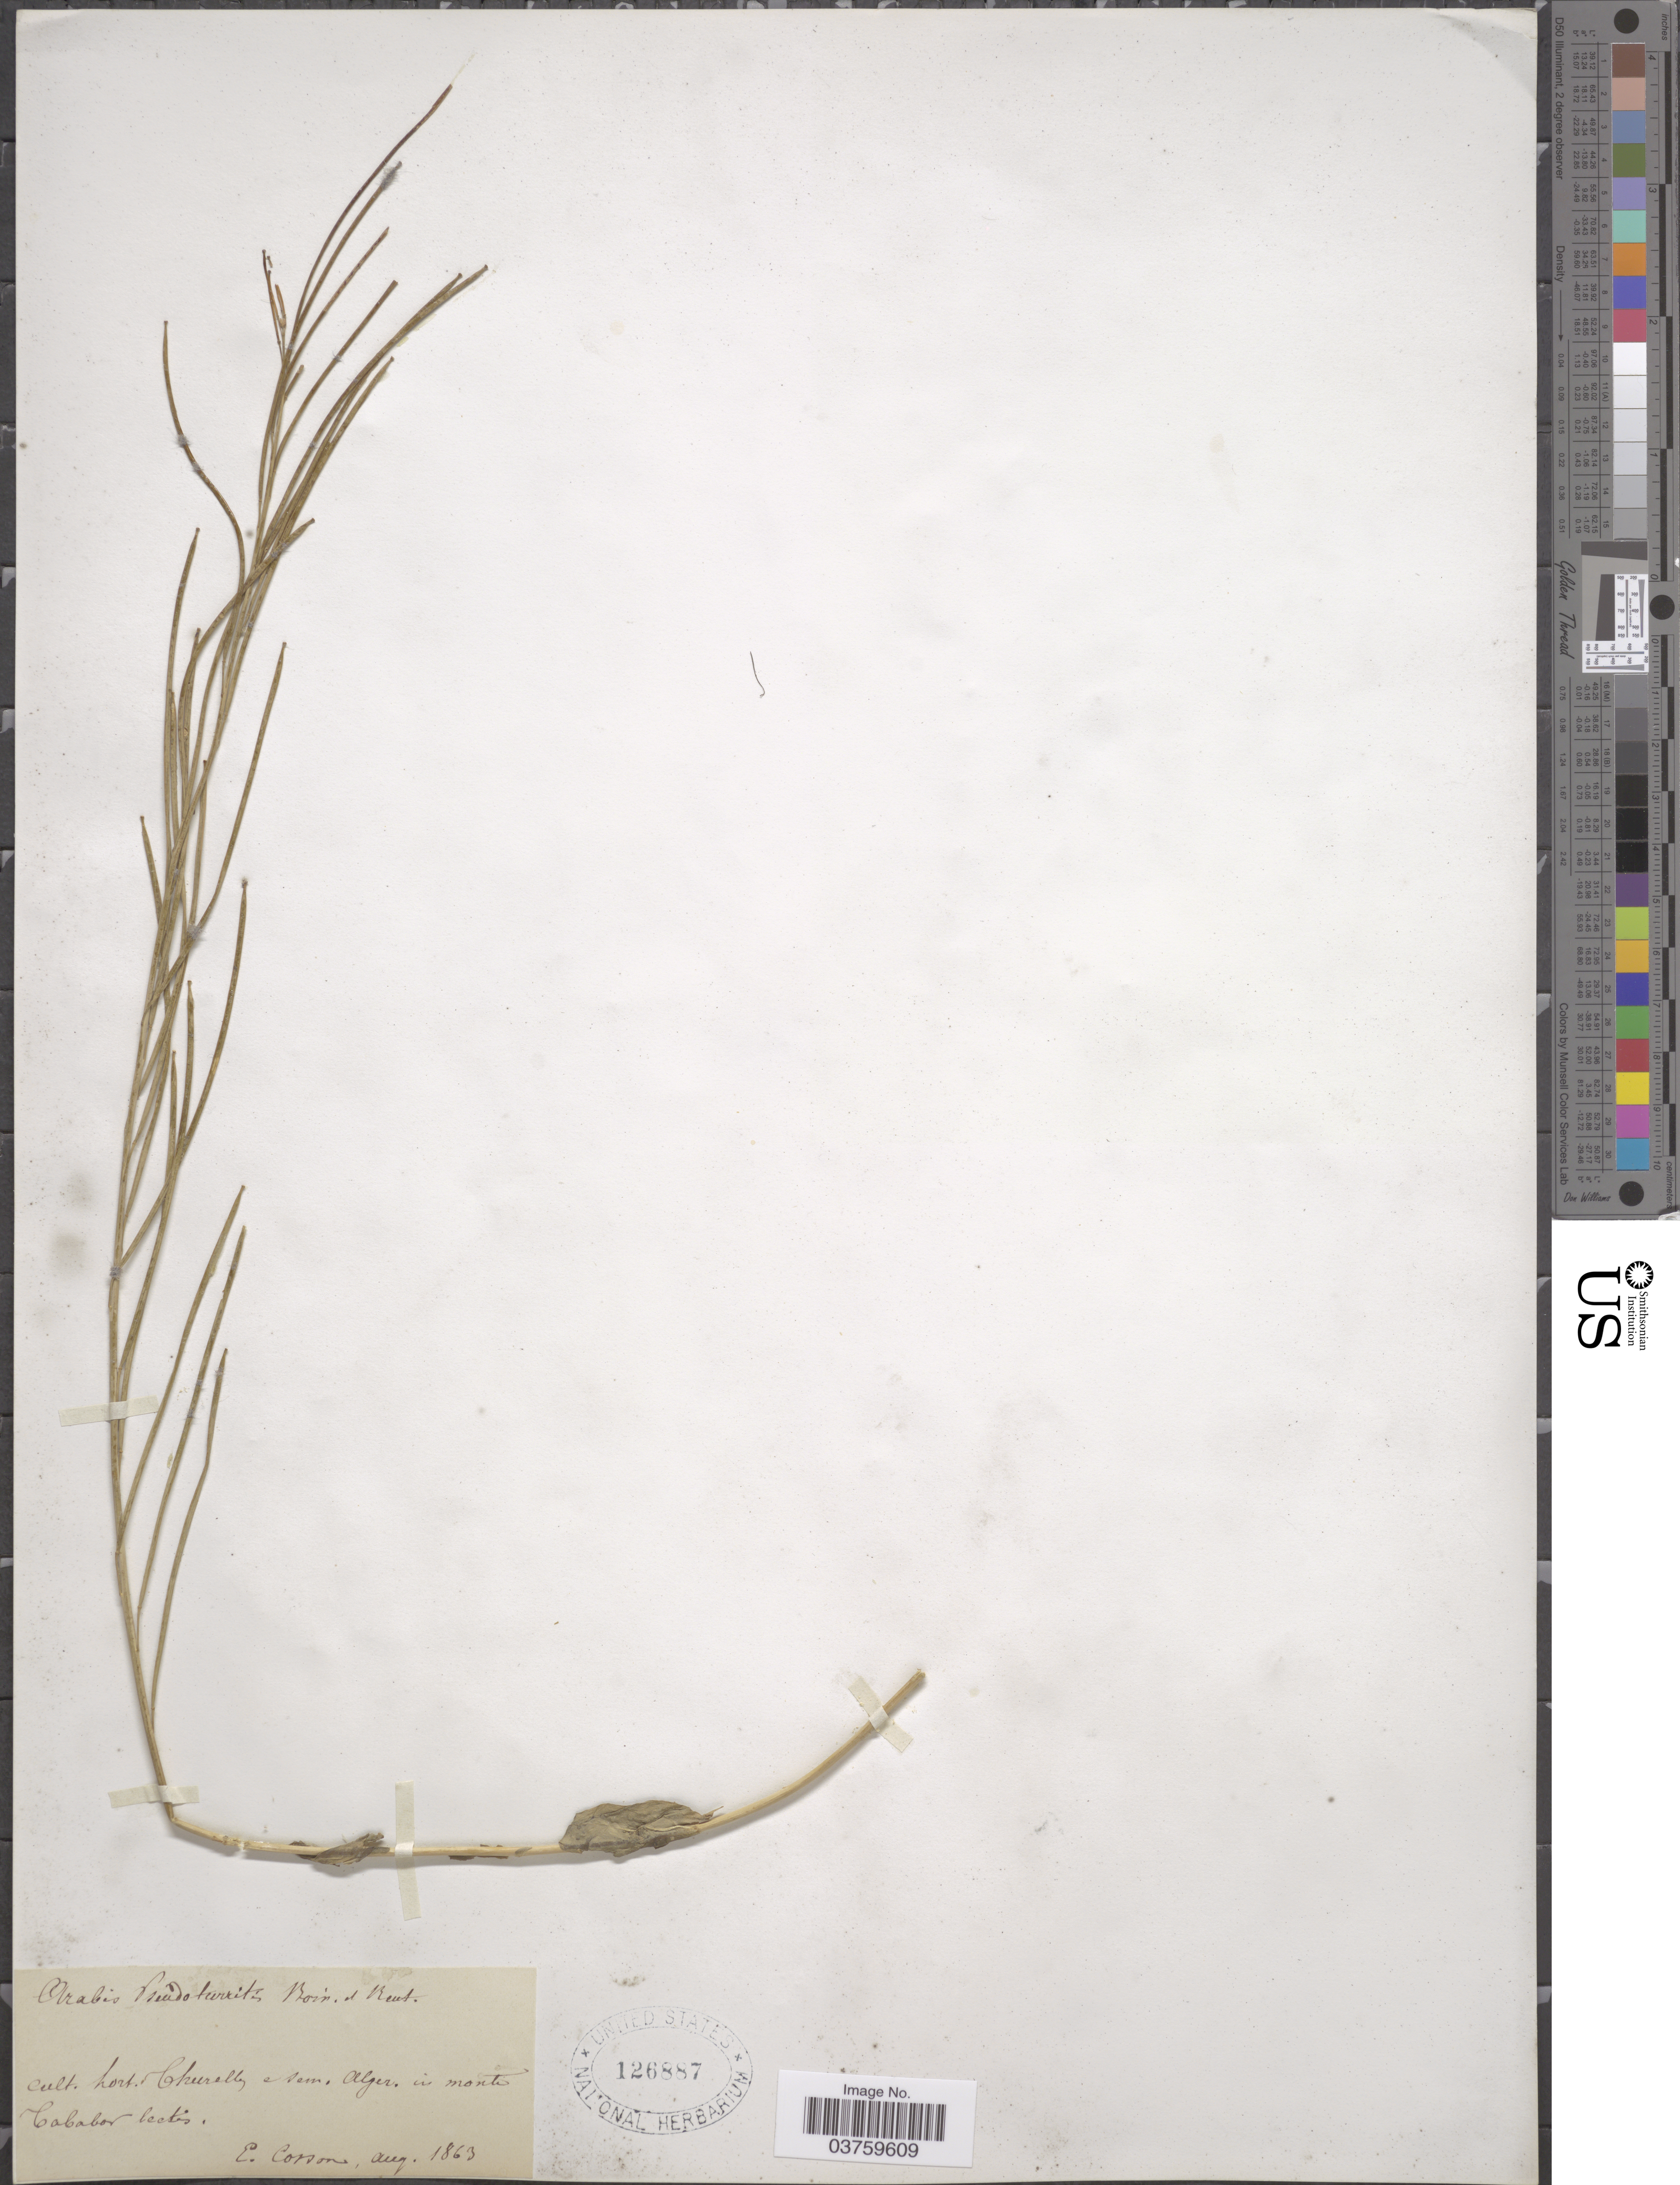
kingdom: Plantae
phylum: Tracheophyta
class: Magnoliopsida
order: Brassicales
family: Brassicaceae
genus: Arabis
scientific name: Arabis pseudoturritis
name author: Boiss. & Heldr.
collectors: E. Carson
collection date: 1863-08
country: Algeria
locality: Cult. hort. Churelby sem. Alger. in monte Tababor lectis.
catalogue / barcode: US 126887